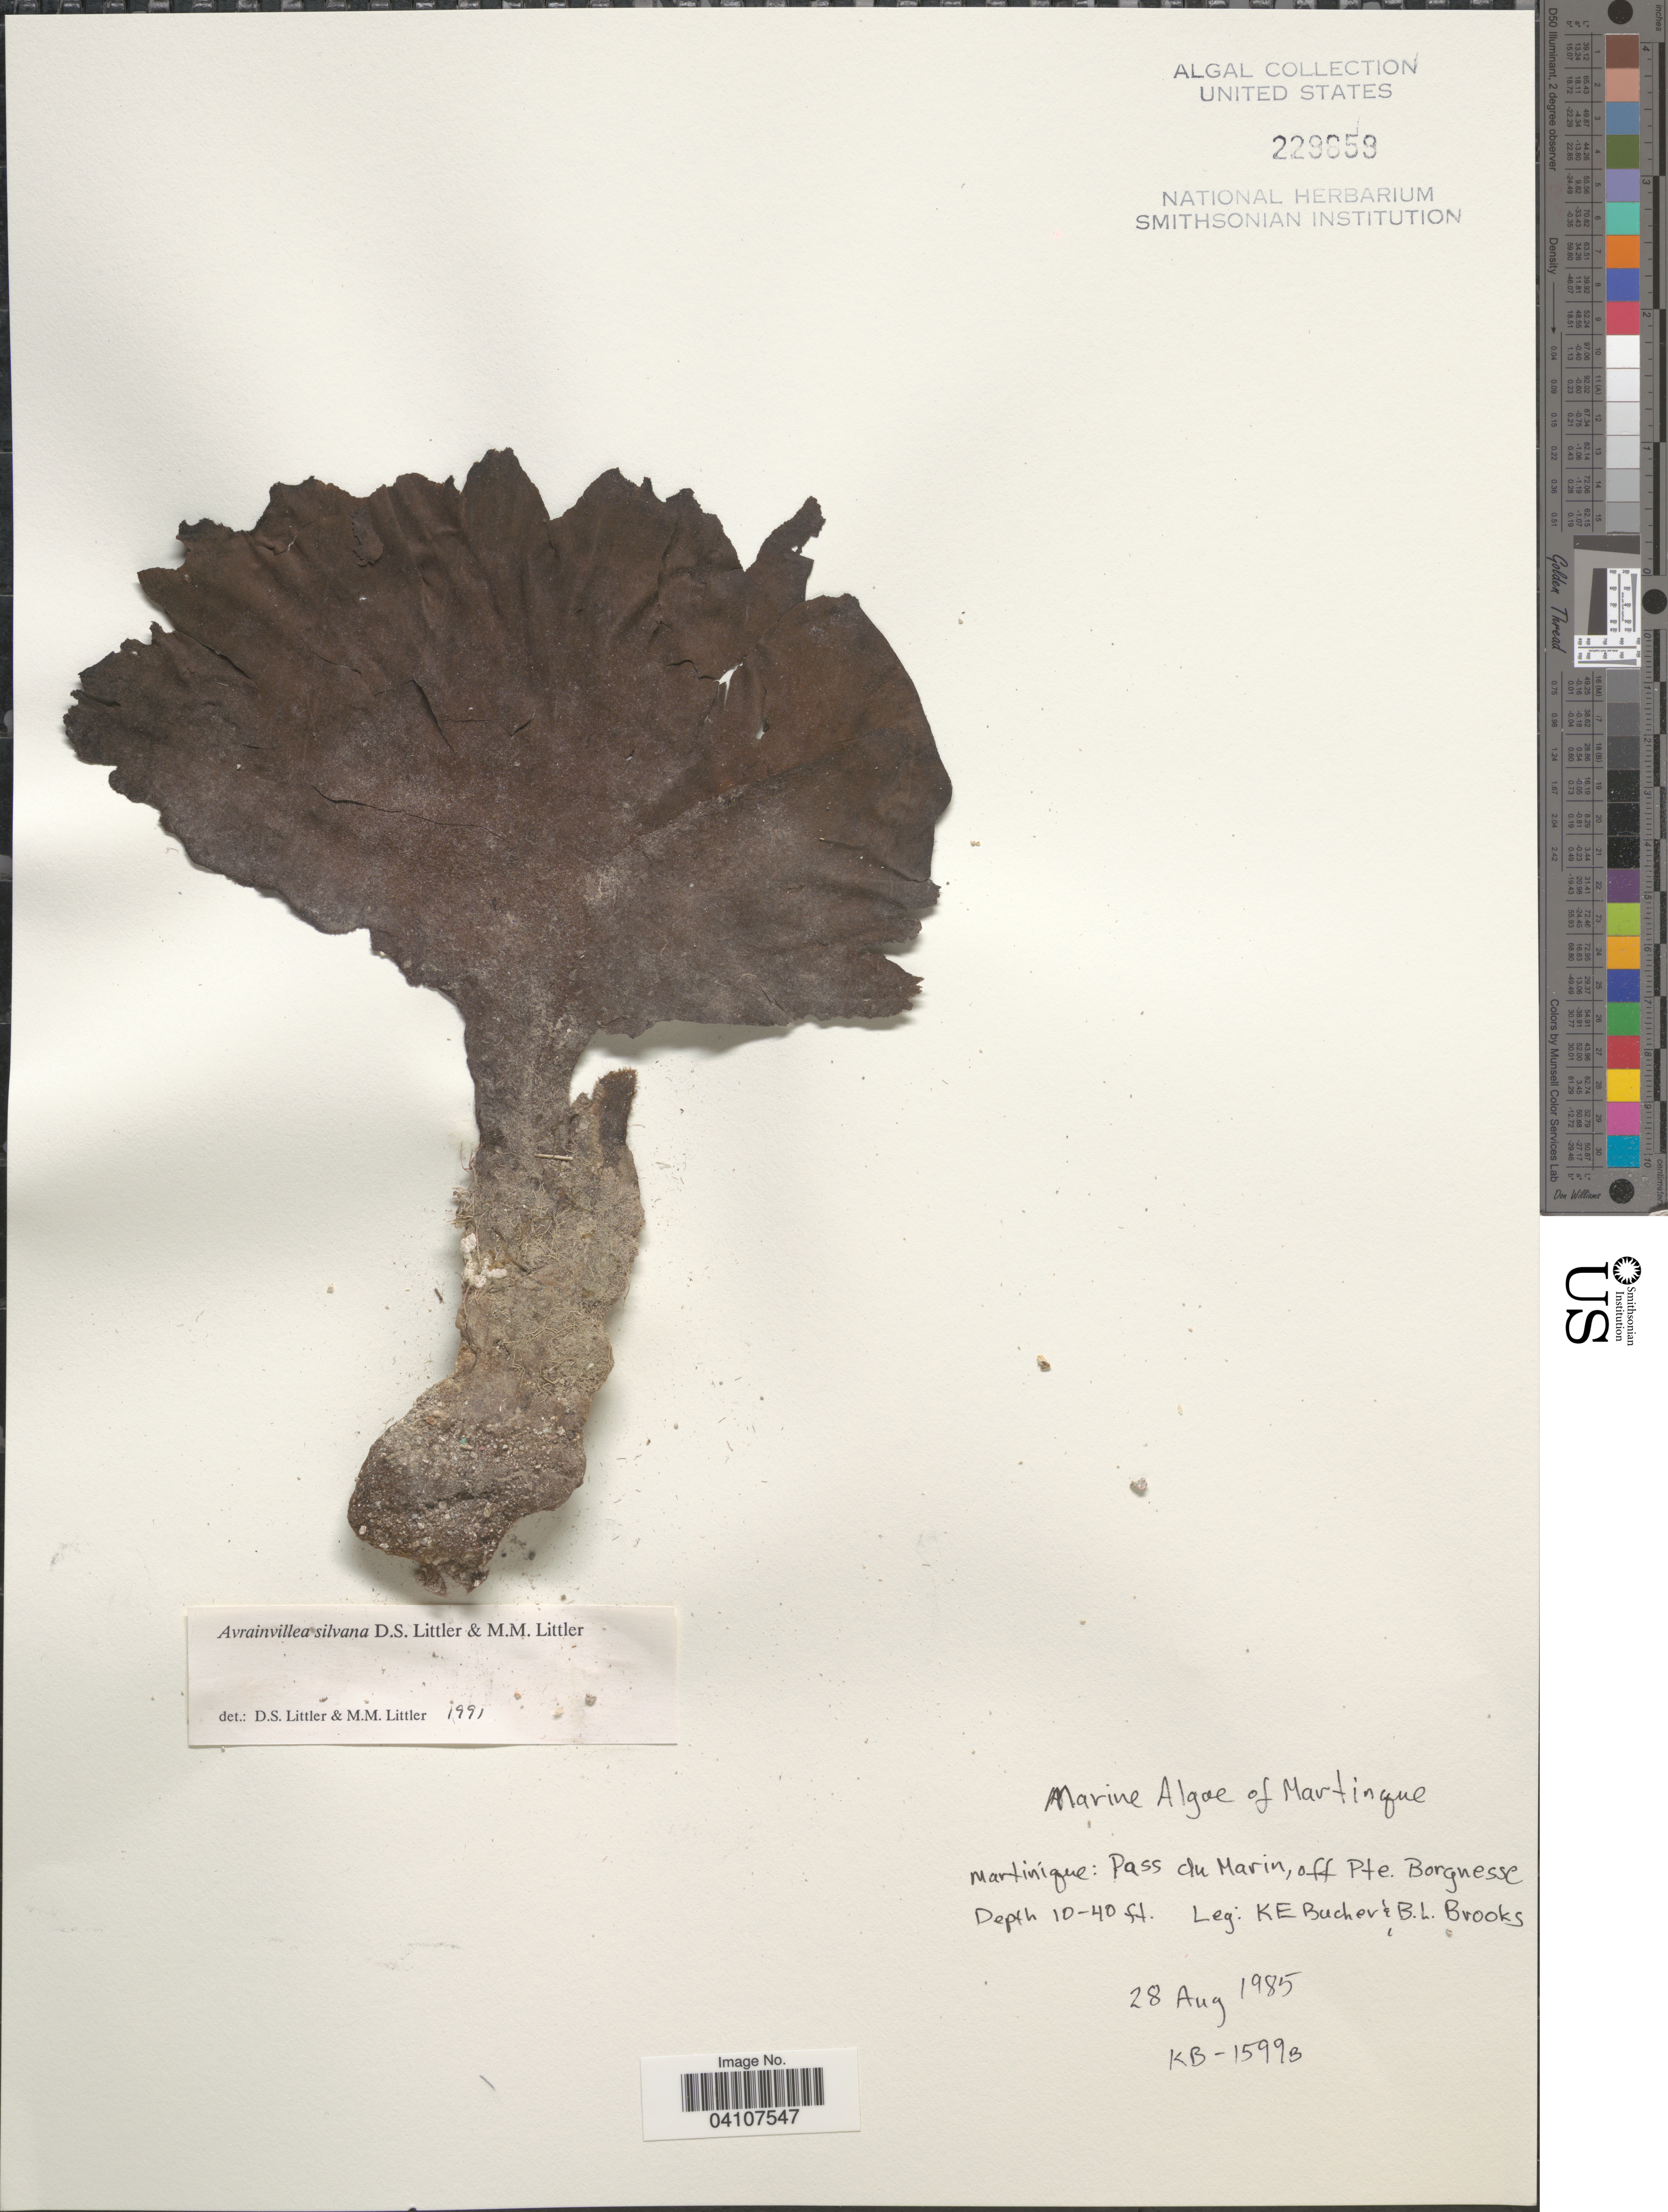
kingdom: Plantae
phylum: Chlorophyta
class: Ulvophyceae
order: Bryopsidales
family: Dichotomosiphonaceae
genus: Avrainvillea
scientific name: Avrainvillea silvana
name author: D.S. Littler & Littler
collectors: K. E. Bucher & B. Brooks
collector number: KB-1599B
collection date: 1985-08-28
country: Martinique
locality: Pass du Marin, off Pte. Borgnesse.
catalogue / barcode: US 229859